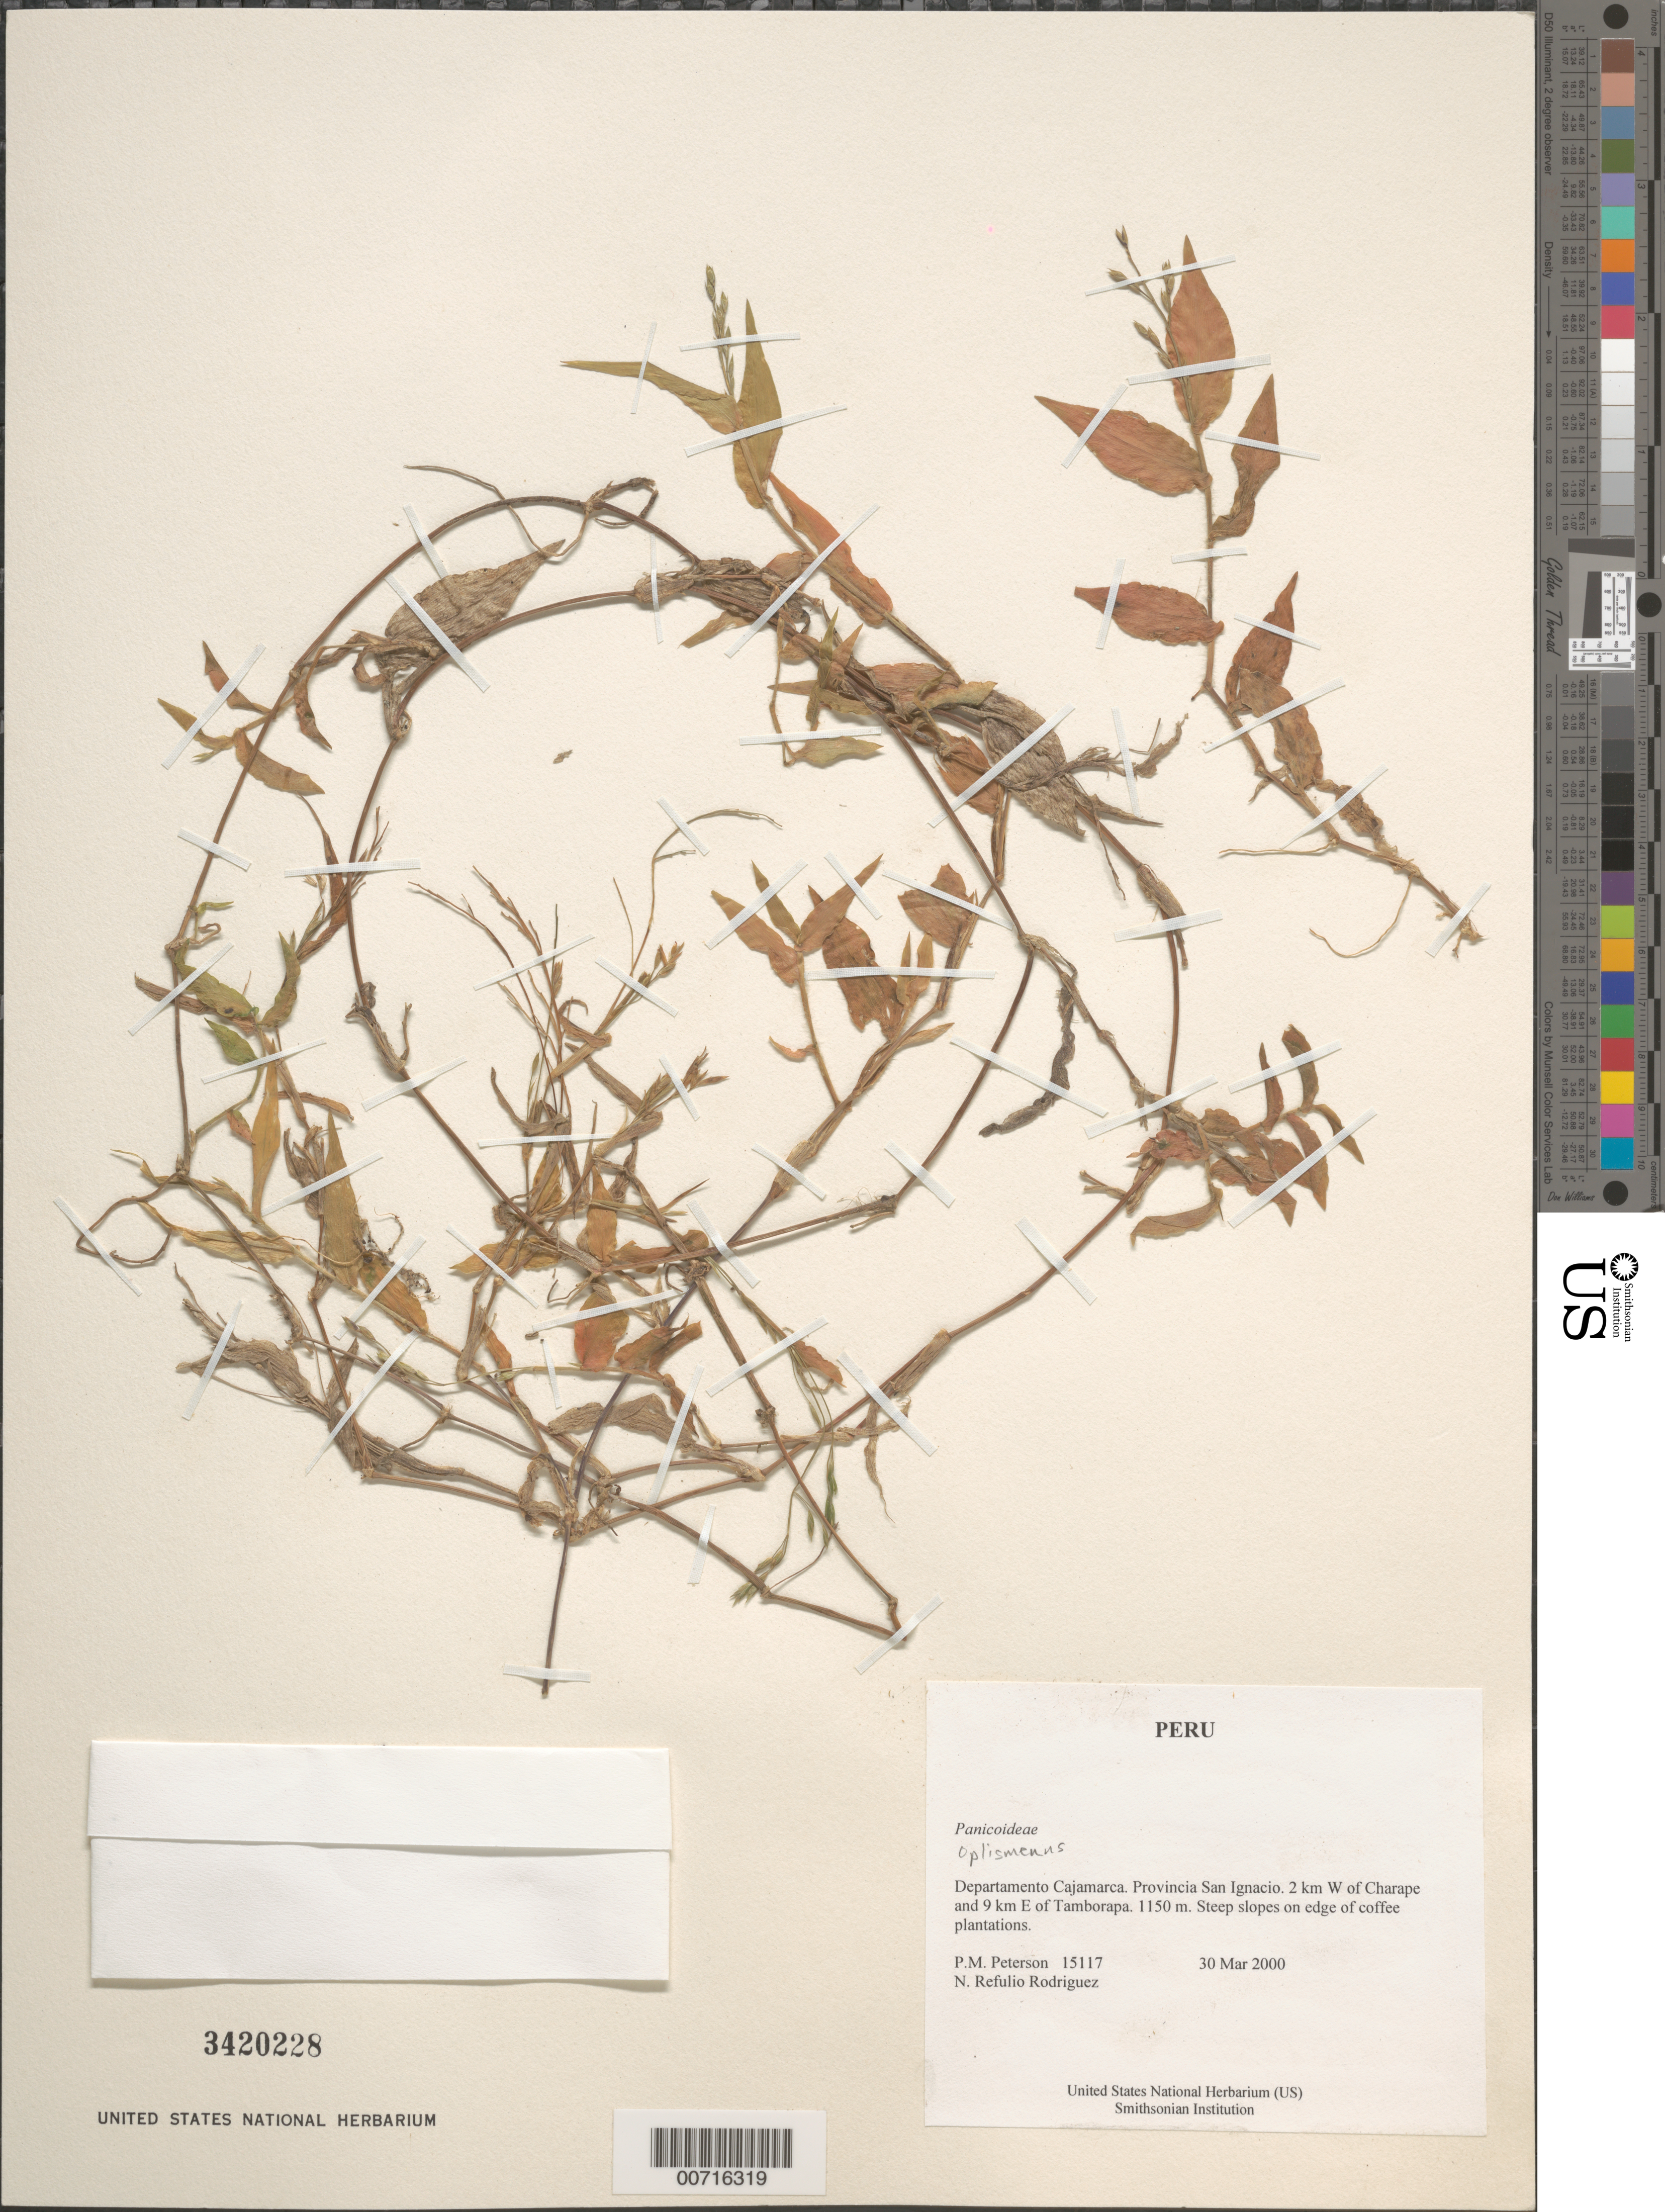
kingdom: Plantae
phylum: Tracheophyta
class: Liliopsida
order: Poales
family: Poaceae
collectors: P. M. Peterson & N. Refulio-Rodríguez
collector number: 15117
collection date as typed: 30 Mar 2000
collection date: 2000-03-30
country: Peru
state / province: Cajamarca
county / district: San Ignacio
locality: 2 km W of Charape and 9 km E of Tamborapa.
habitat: Steep slopes on edge of coffee plantations.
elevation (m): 1150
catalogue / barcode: US 3420228